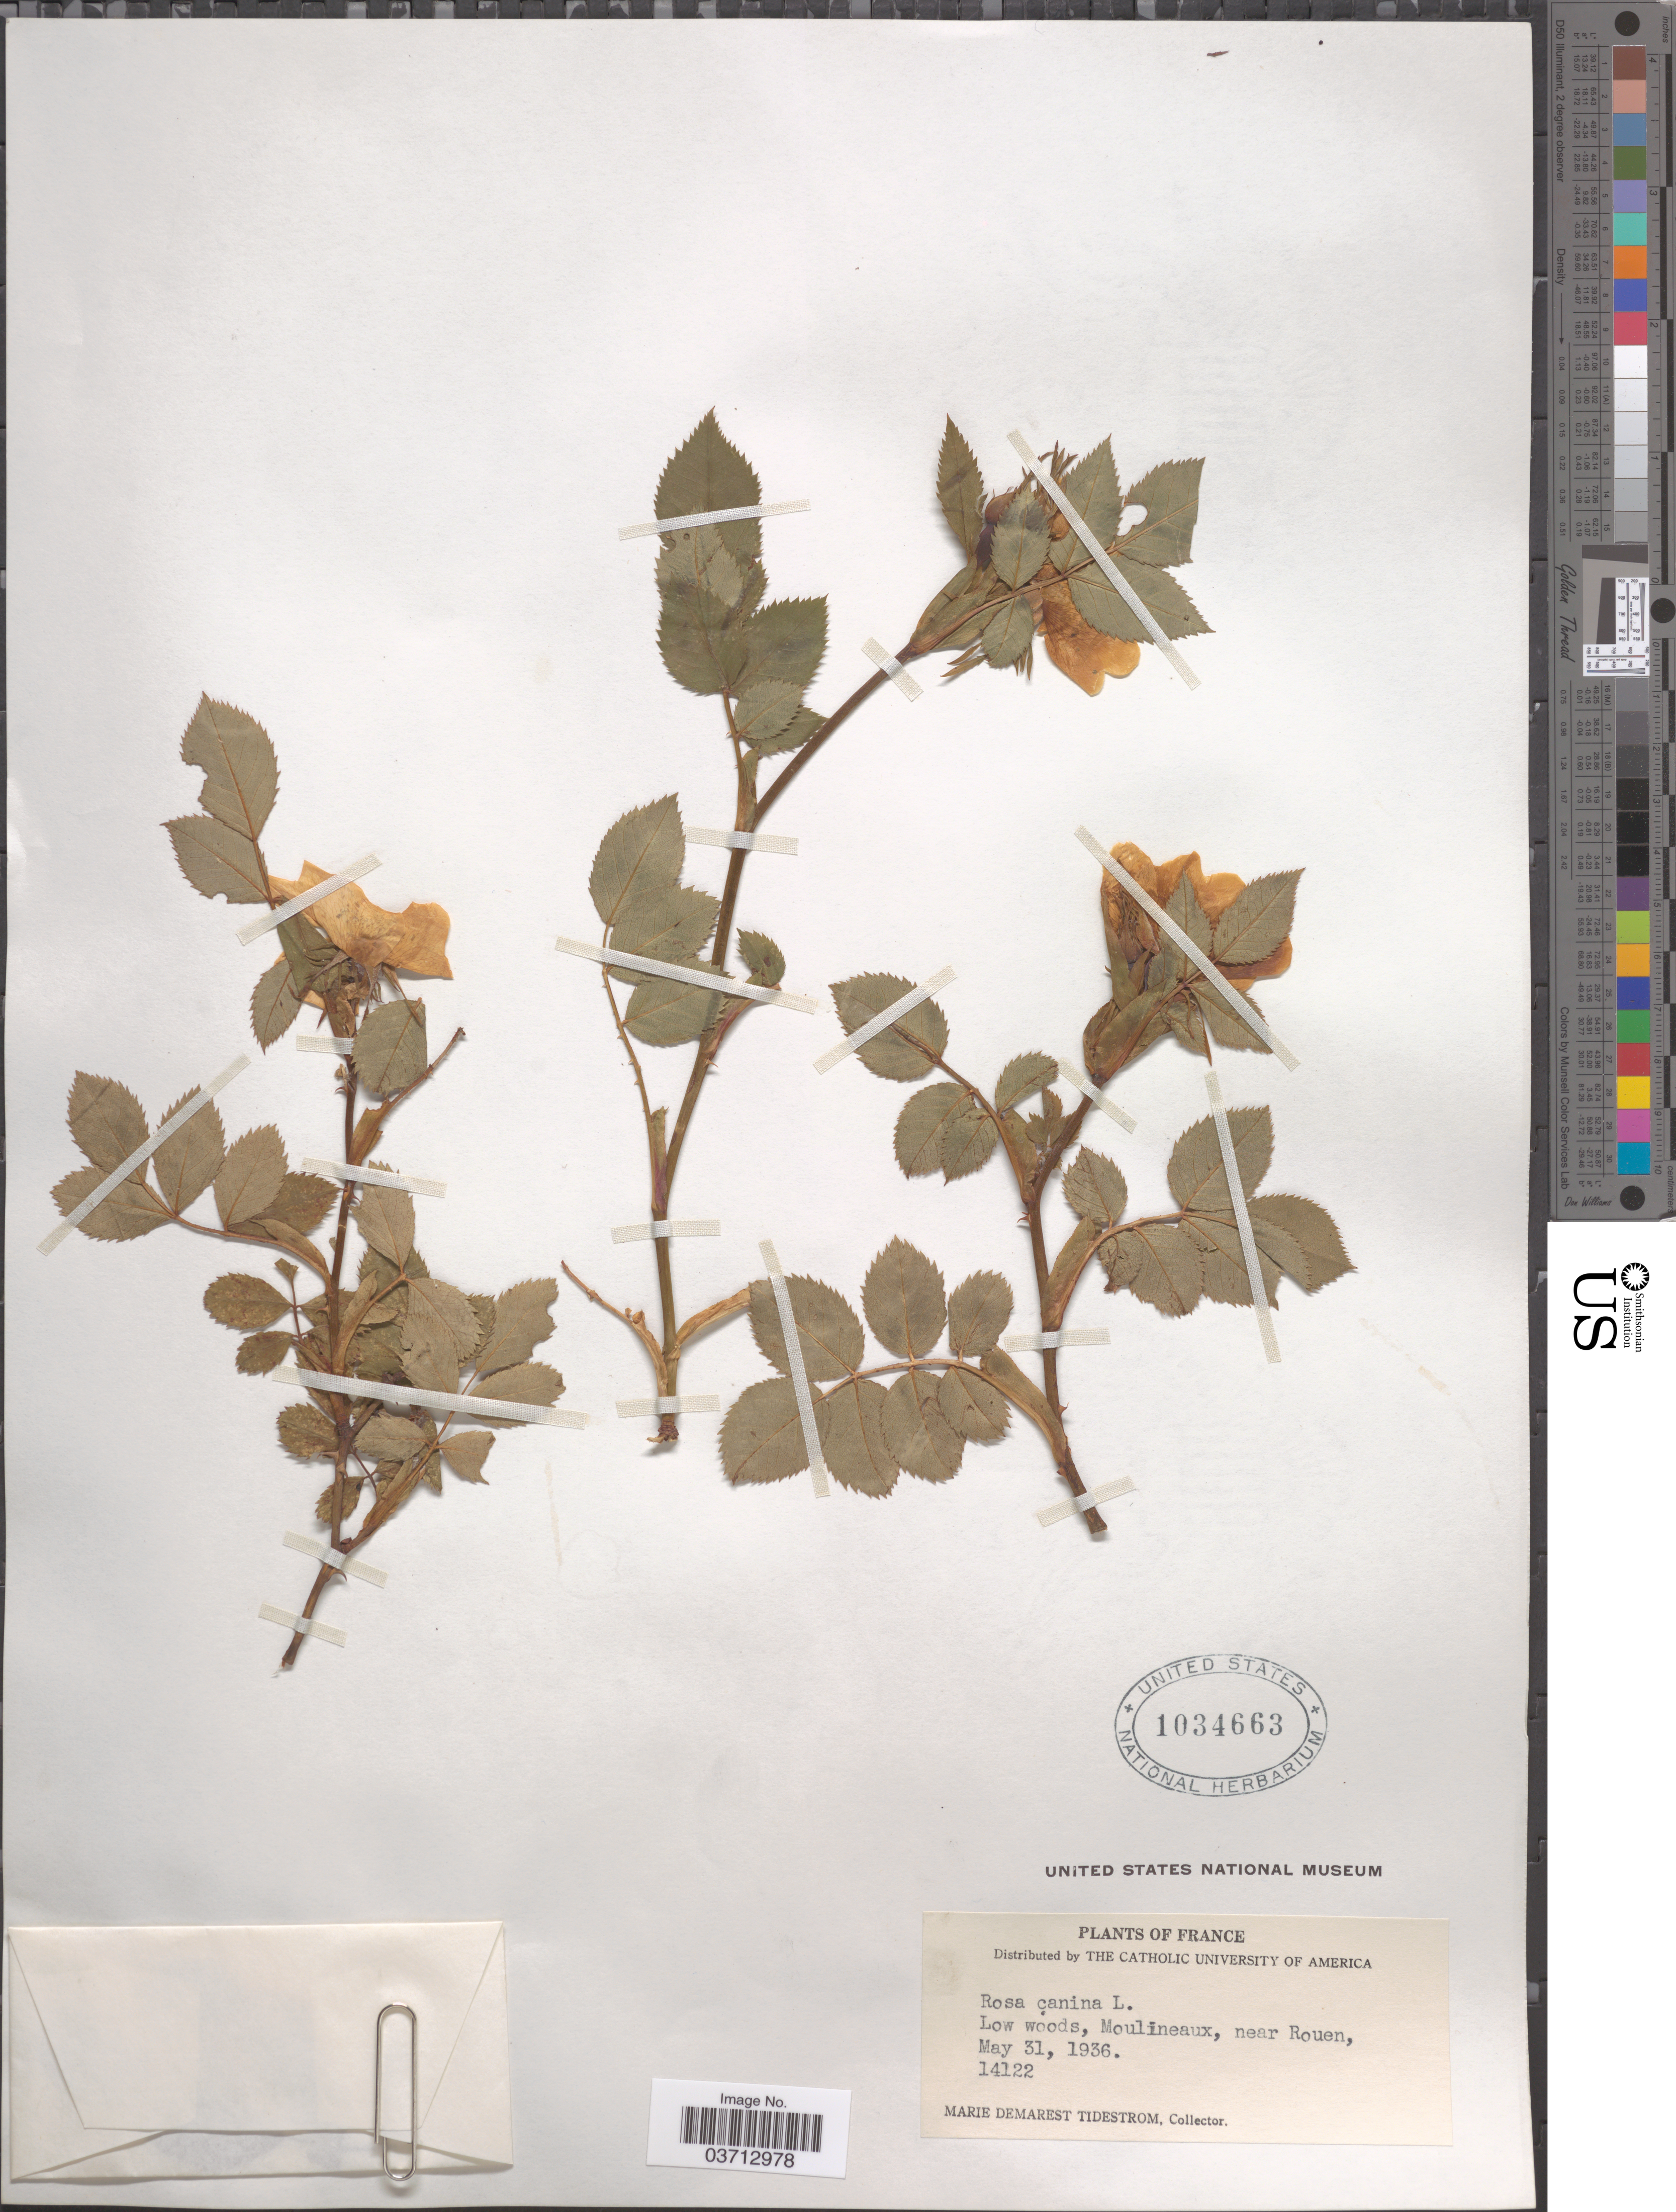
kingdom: Plantae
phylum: Tracheophyta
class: Magnoliopsida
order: Rosales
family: Rosaceae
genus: Rosa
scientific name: Rosa canina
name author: L.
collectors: M. Tidestrom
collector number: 14122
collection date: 1936-05-31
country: France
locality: Low woods, Moulineaux, near Rouen.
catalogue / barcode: US 1034663